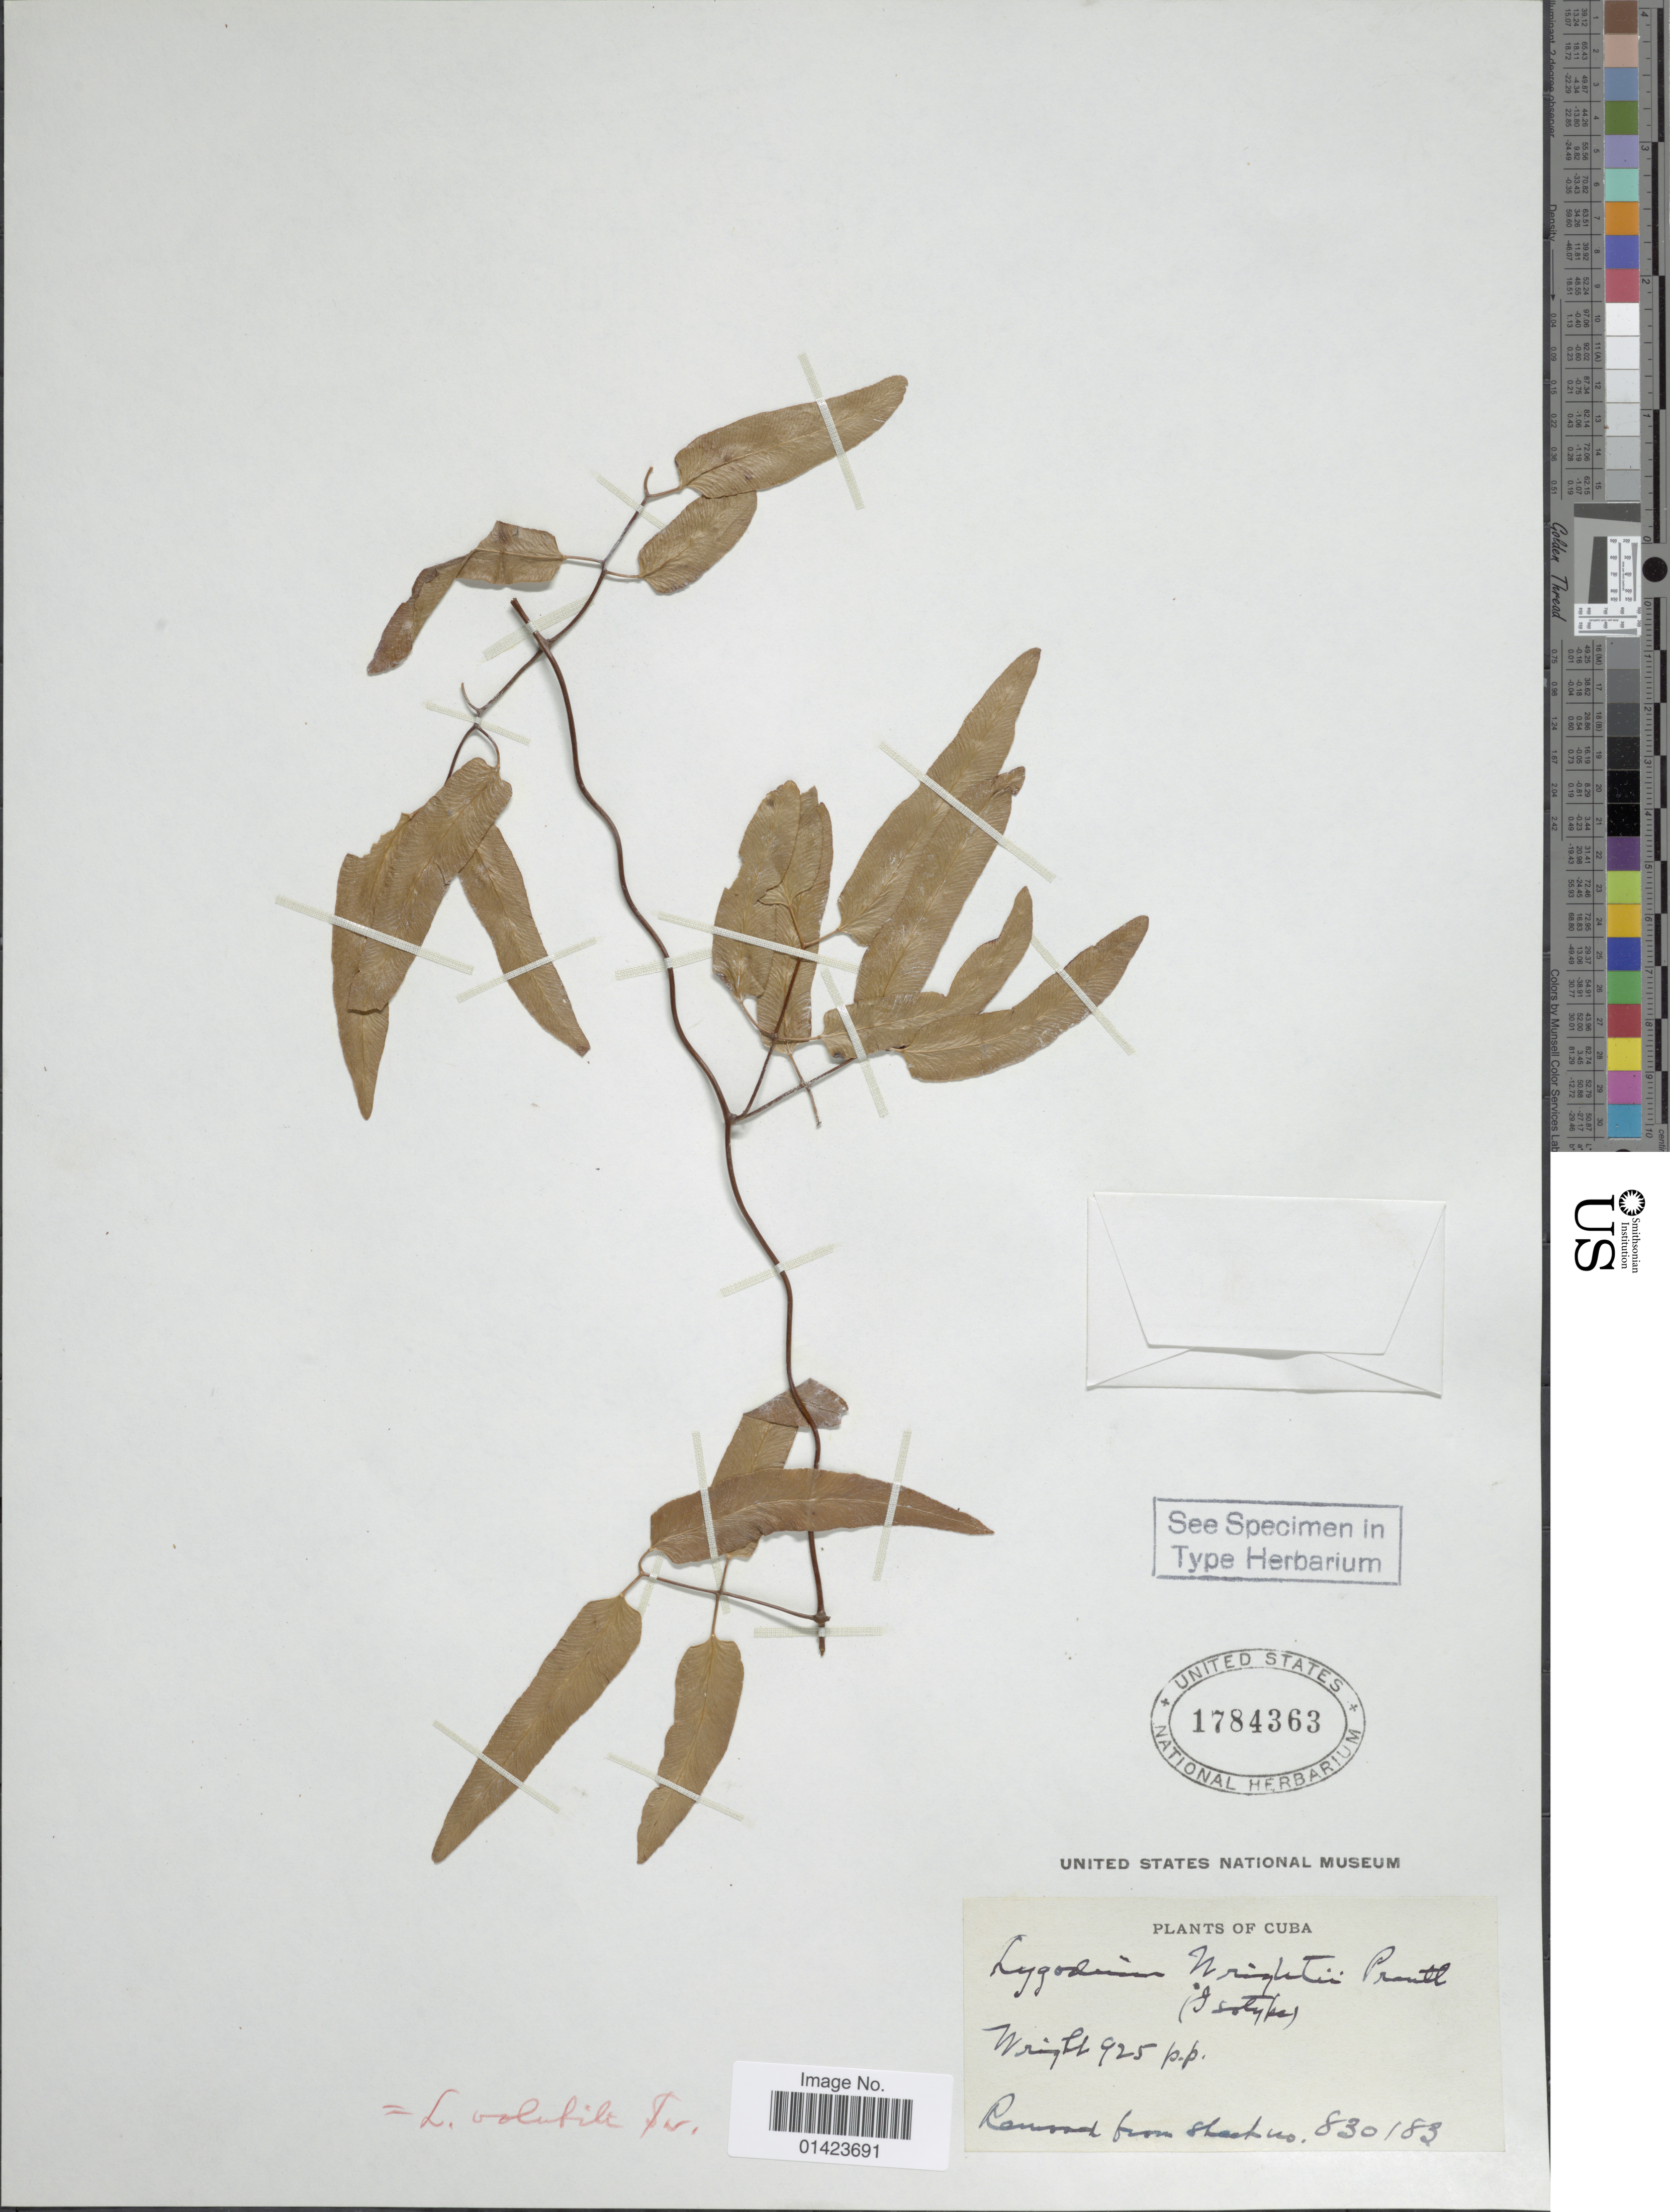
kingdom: Plantae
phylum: Tracheophyta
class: Polypodiopsida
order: Schizaeales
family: Lygodiaceae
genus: Lygodium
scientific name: Lygodium volubile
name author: Sw.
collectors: Wright, --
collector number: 925pp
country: Cuba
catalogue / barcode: US 1784363